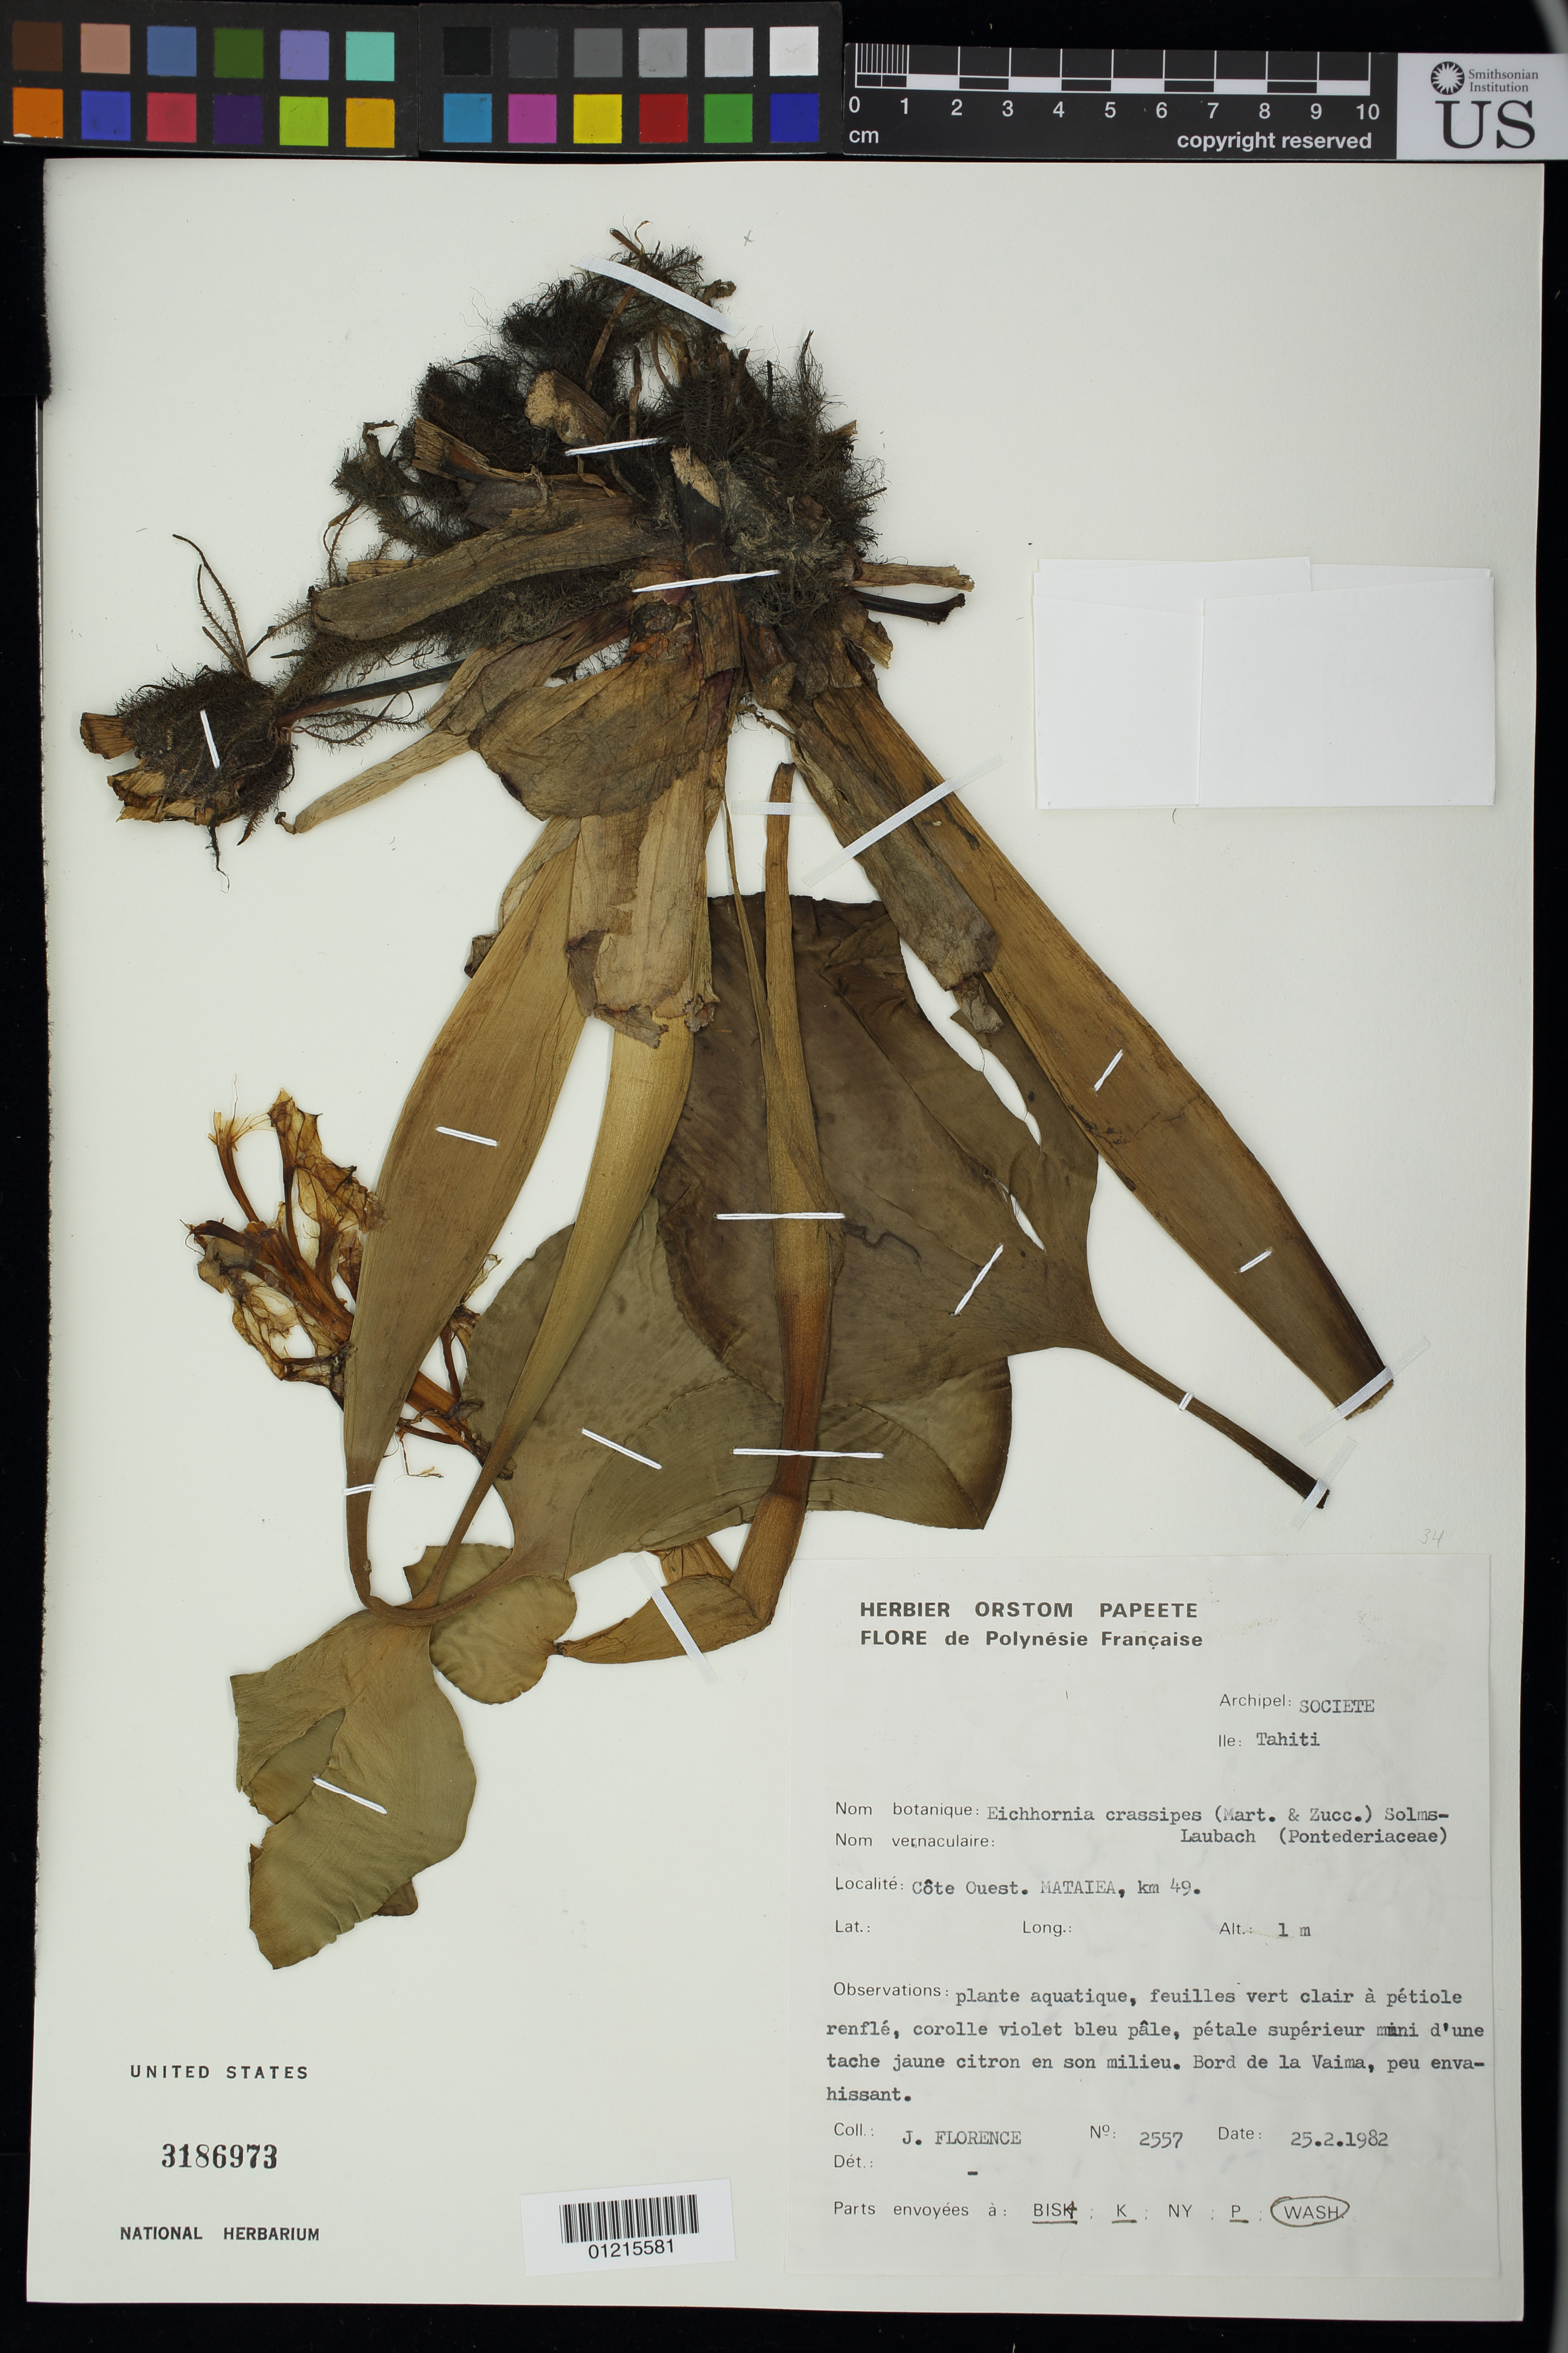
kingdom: Plantae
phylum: Tracheophyta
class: Liliopsida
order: Commelinales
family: Pontederiaceae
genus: Eichhornia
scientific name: Eichhornia crassipes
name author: (Mart.) Solms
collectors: J. Florence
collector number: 2557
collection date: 1982-02-25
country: French Polynesia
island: Tahiti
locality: Cote Ouest. Matatea, km 49.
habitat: bord de la vaima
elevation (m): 1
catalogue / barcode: US 3186973